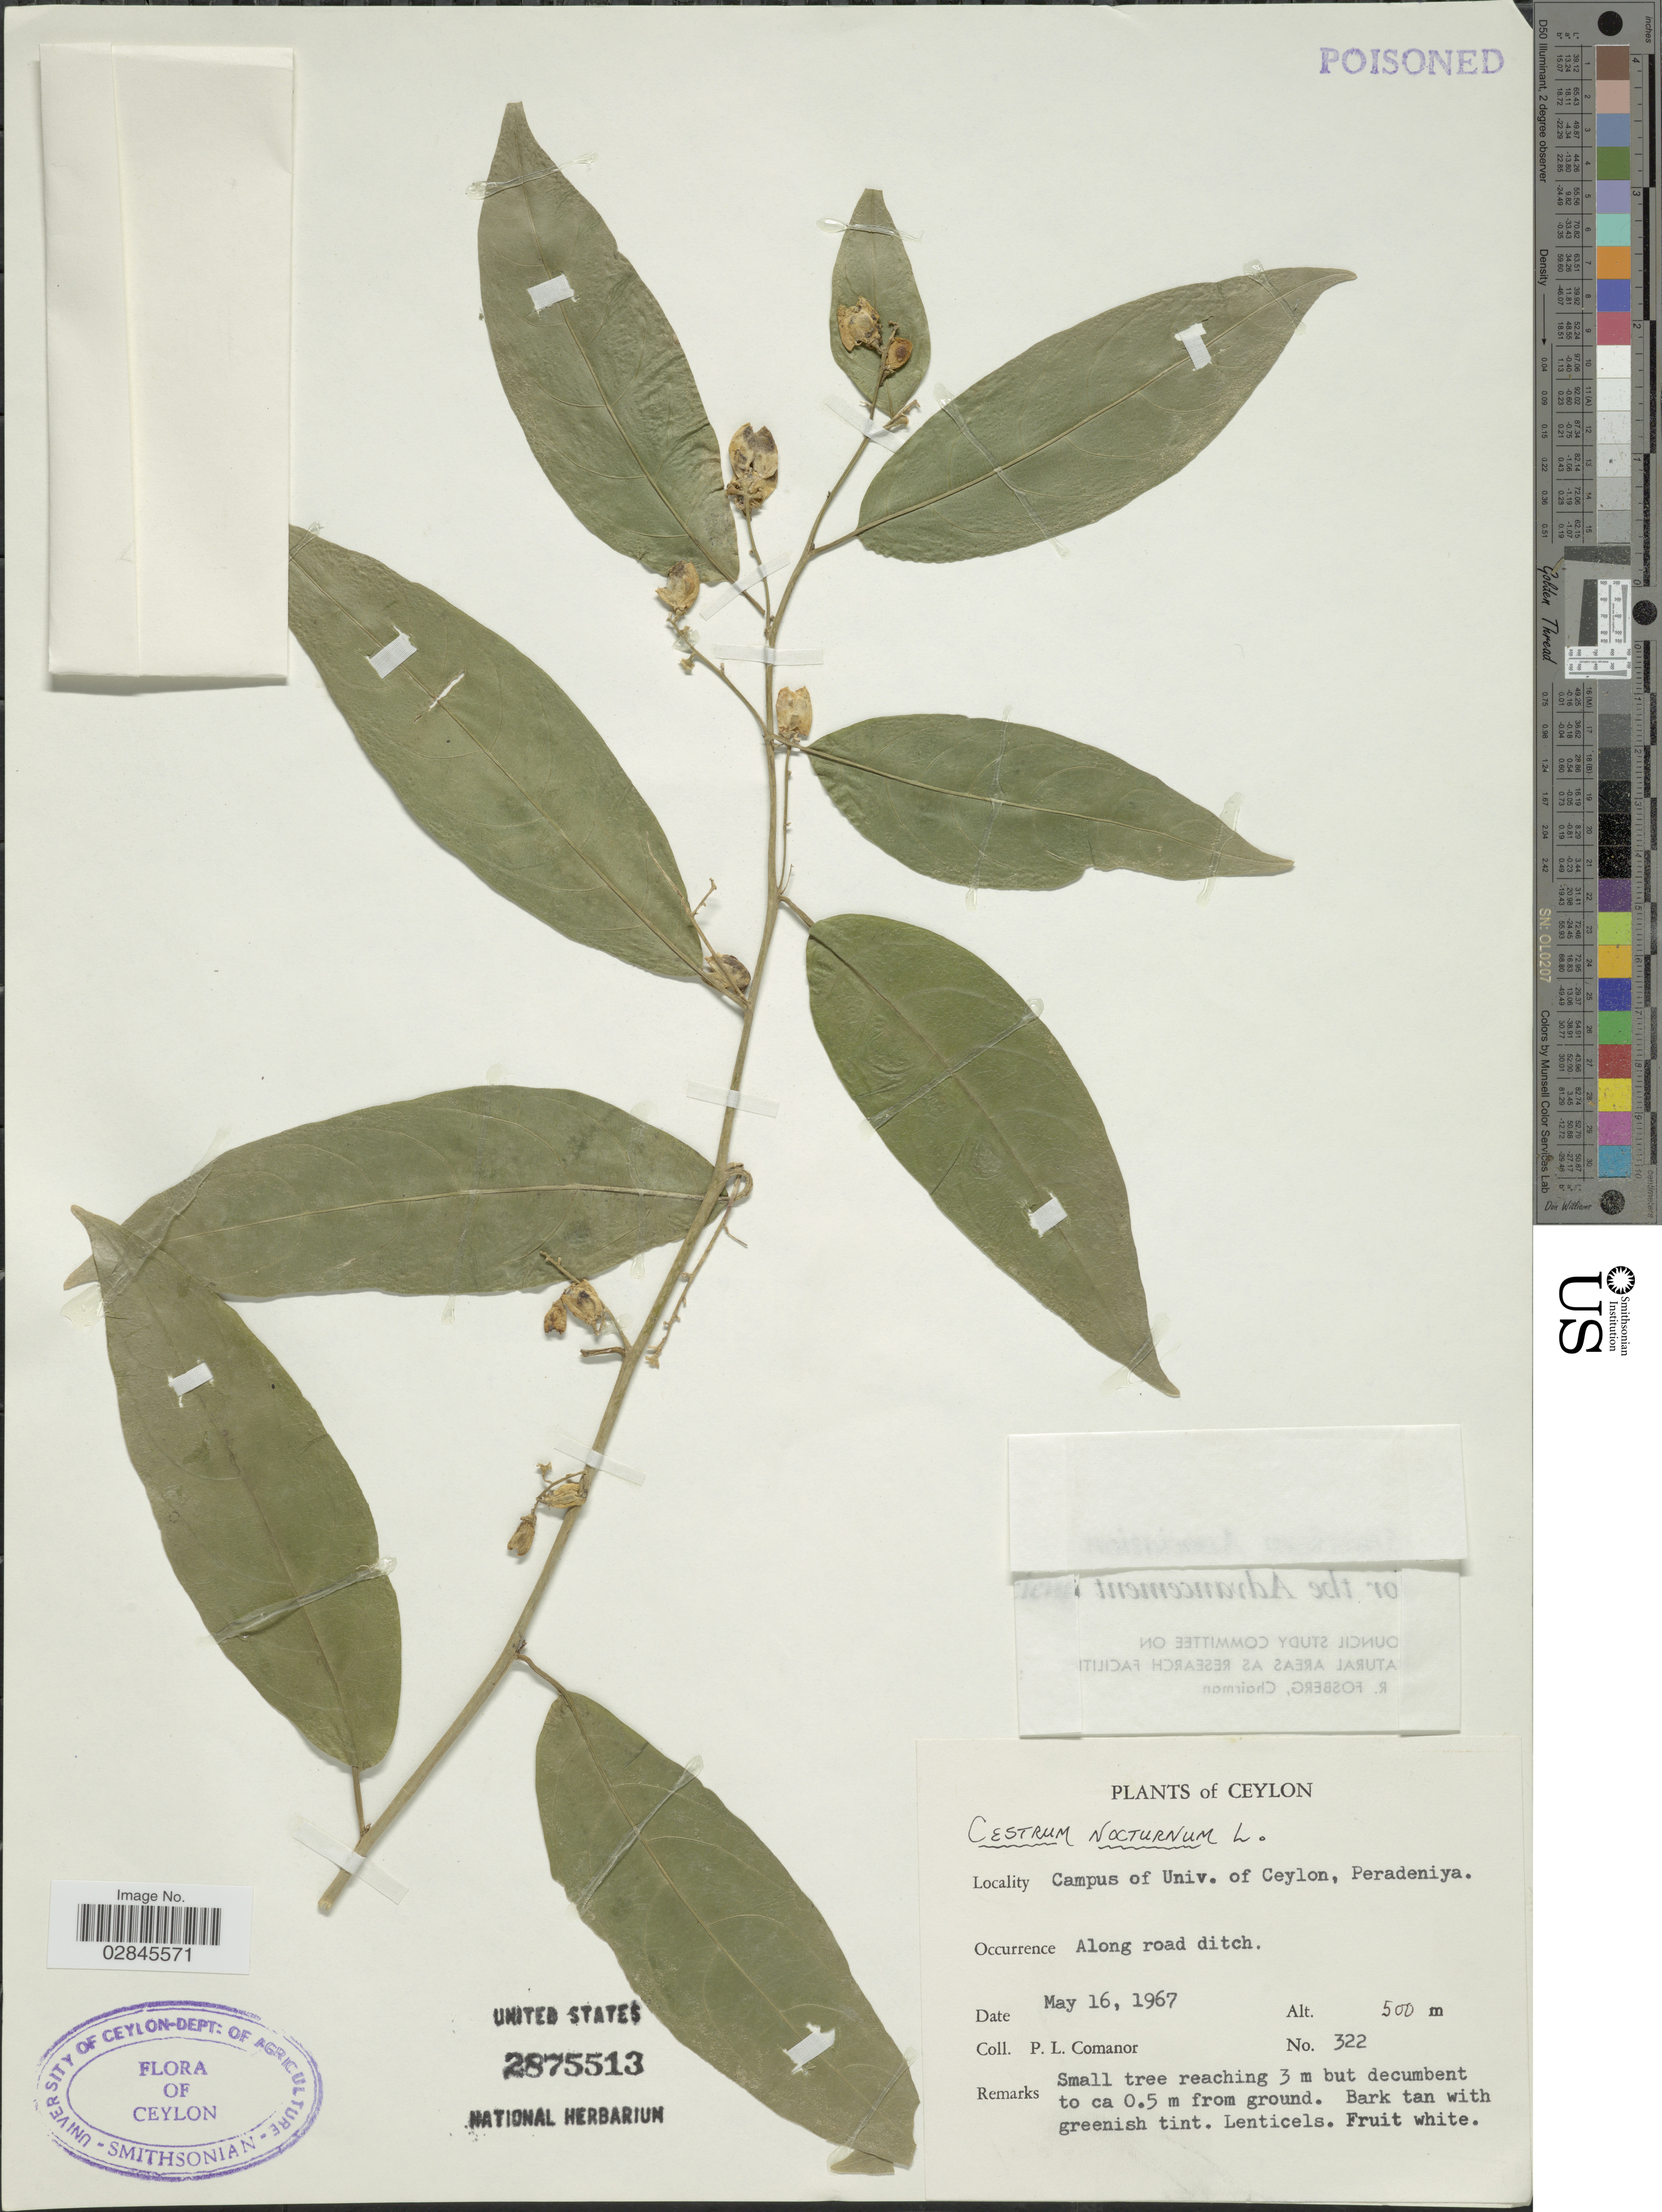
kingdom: Plantae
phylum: Tracheophyta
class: Magnoliopsida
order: Solanales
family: Solanaceae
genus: Cestrum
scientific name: Cestrum nocturnum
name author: L.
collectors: P. Comanor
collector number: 322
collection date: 1967-05-16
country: Sri Lanka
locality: Ceylon. Campus of Univ. of Ceylon, Peradeniya.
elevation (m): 500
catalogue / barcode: US 2875513